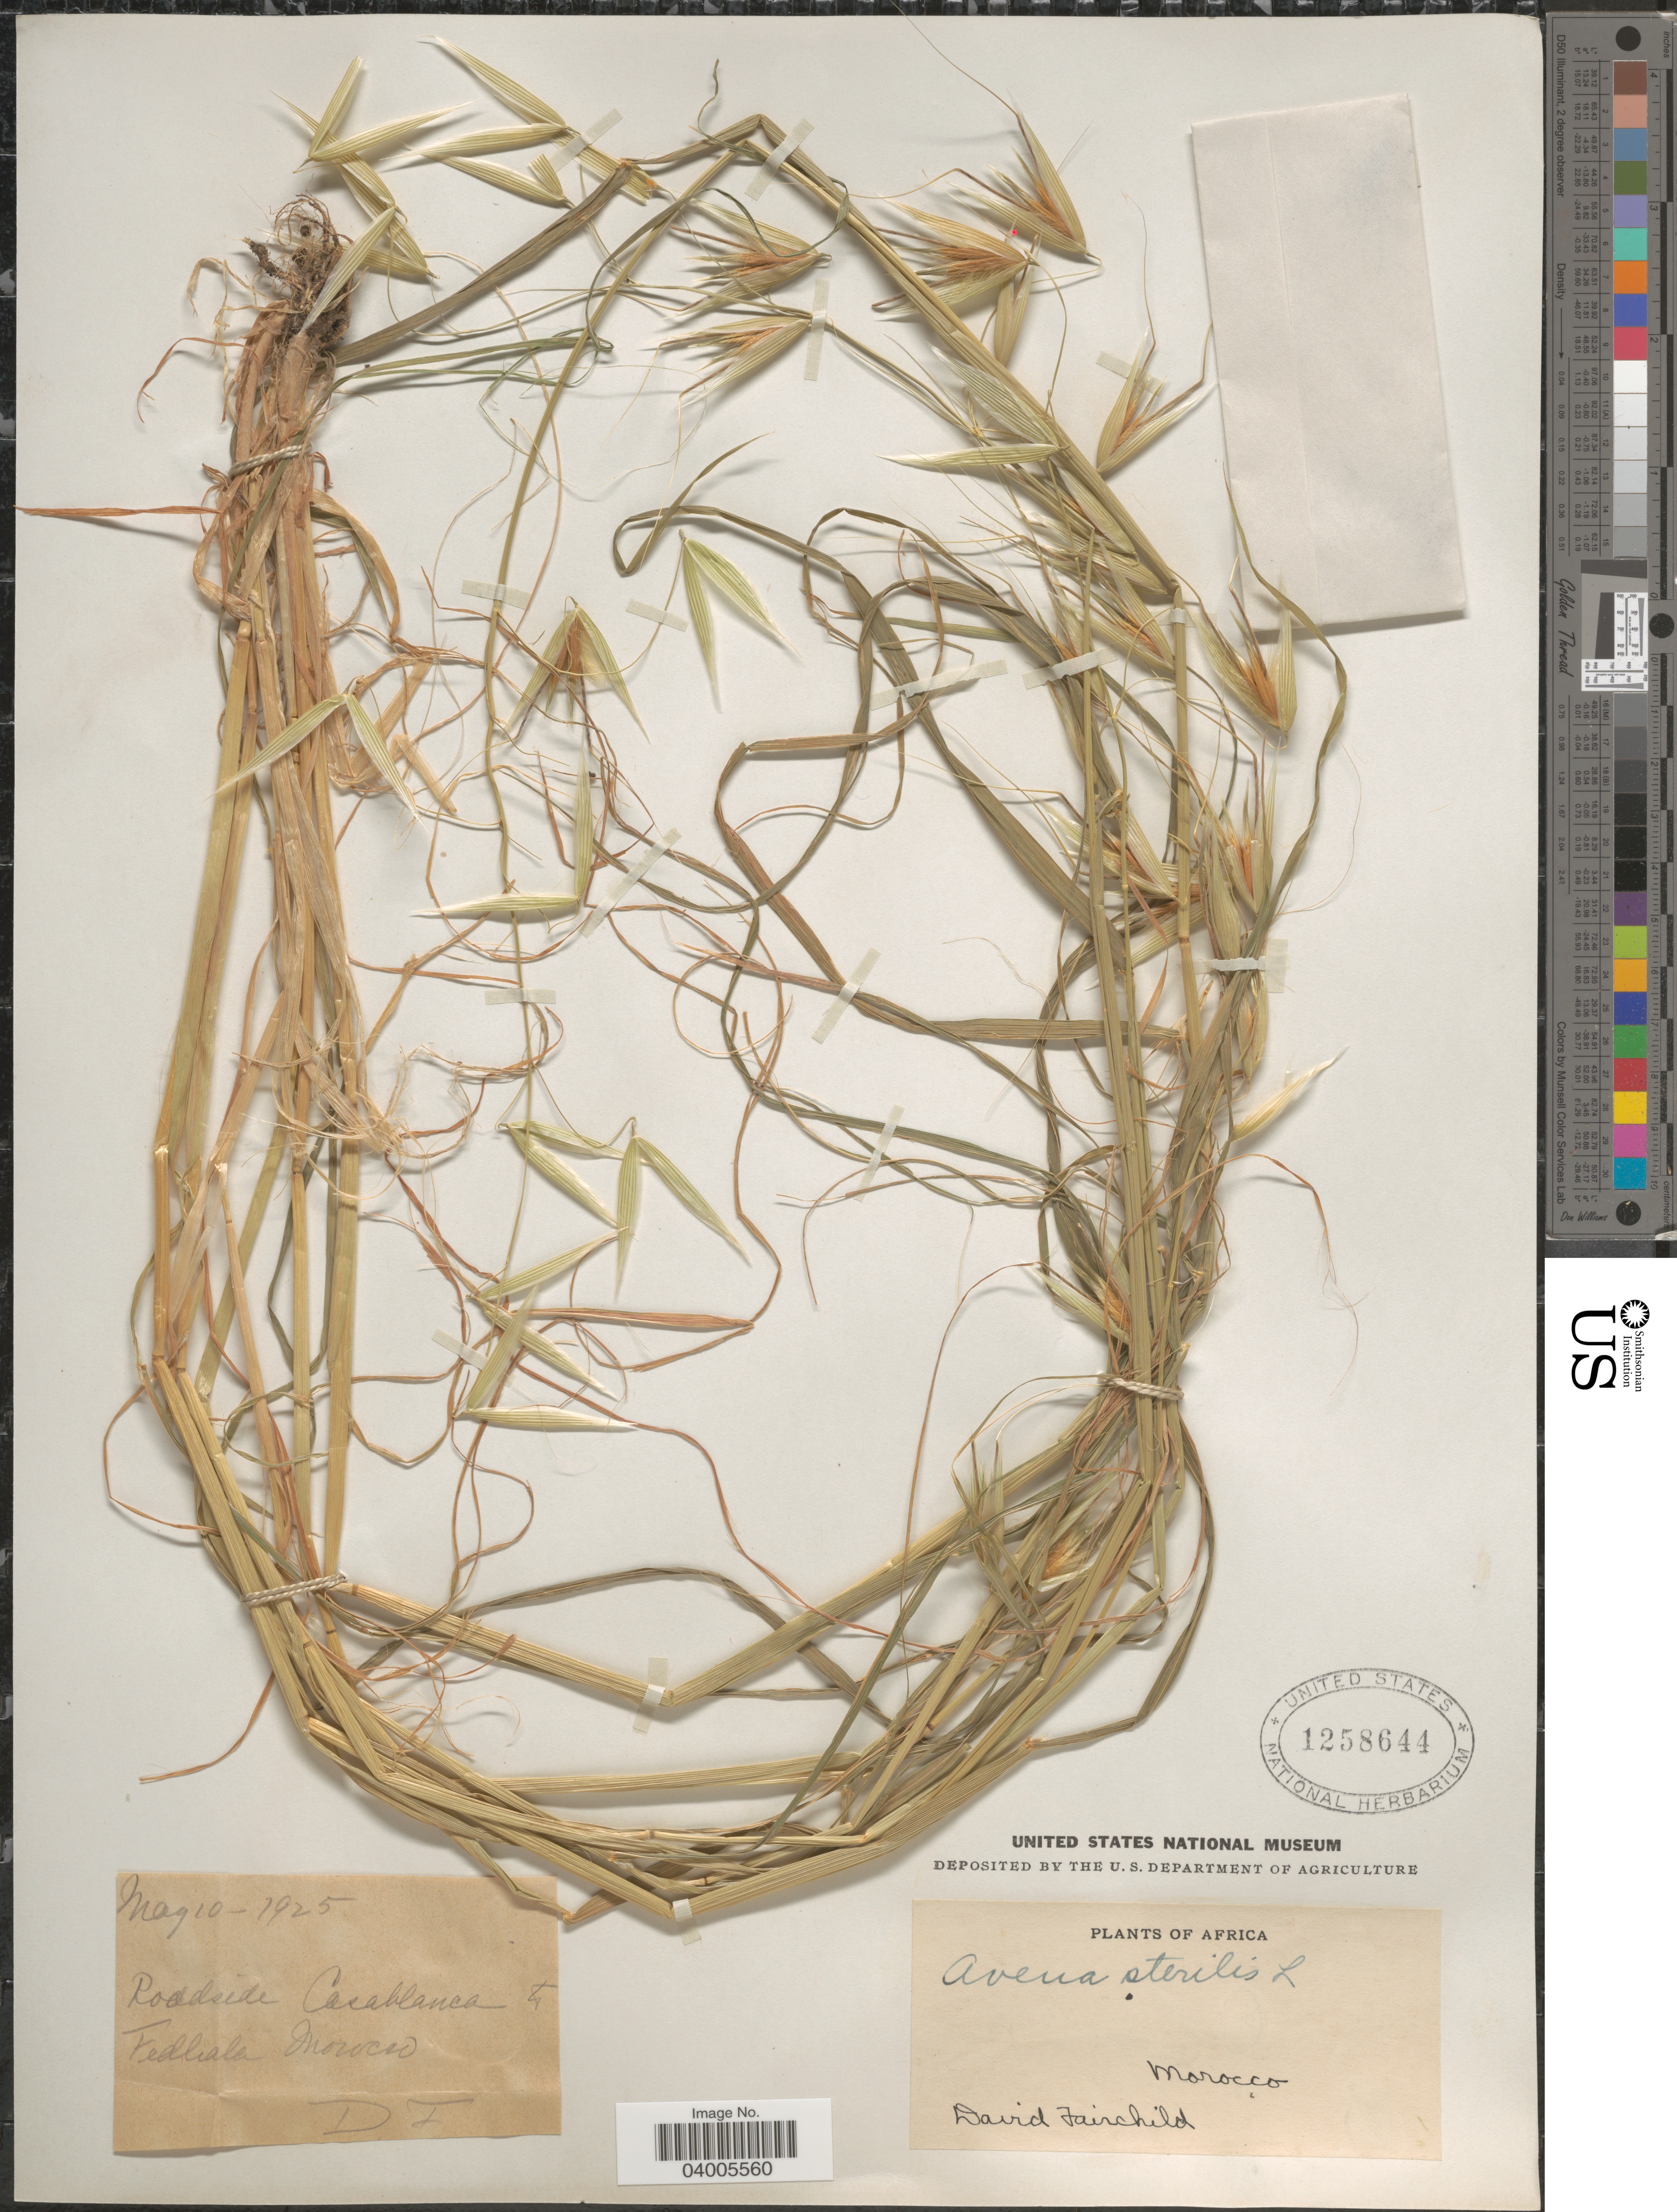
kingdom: Plantae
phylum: Tracheophyta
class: Liliopsida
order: Poales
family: Poaceae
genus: Avena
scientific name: Avena sterilis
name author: L.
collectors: D. Fairchild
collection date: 1925-05-10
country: Morocco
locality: Roadside Casablanca to Feddiala.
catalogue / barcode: US 1258644